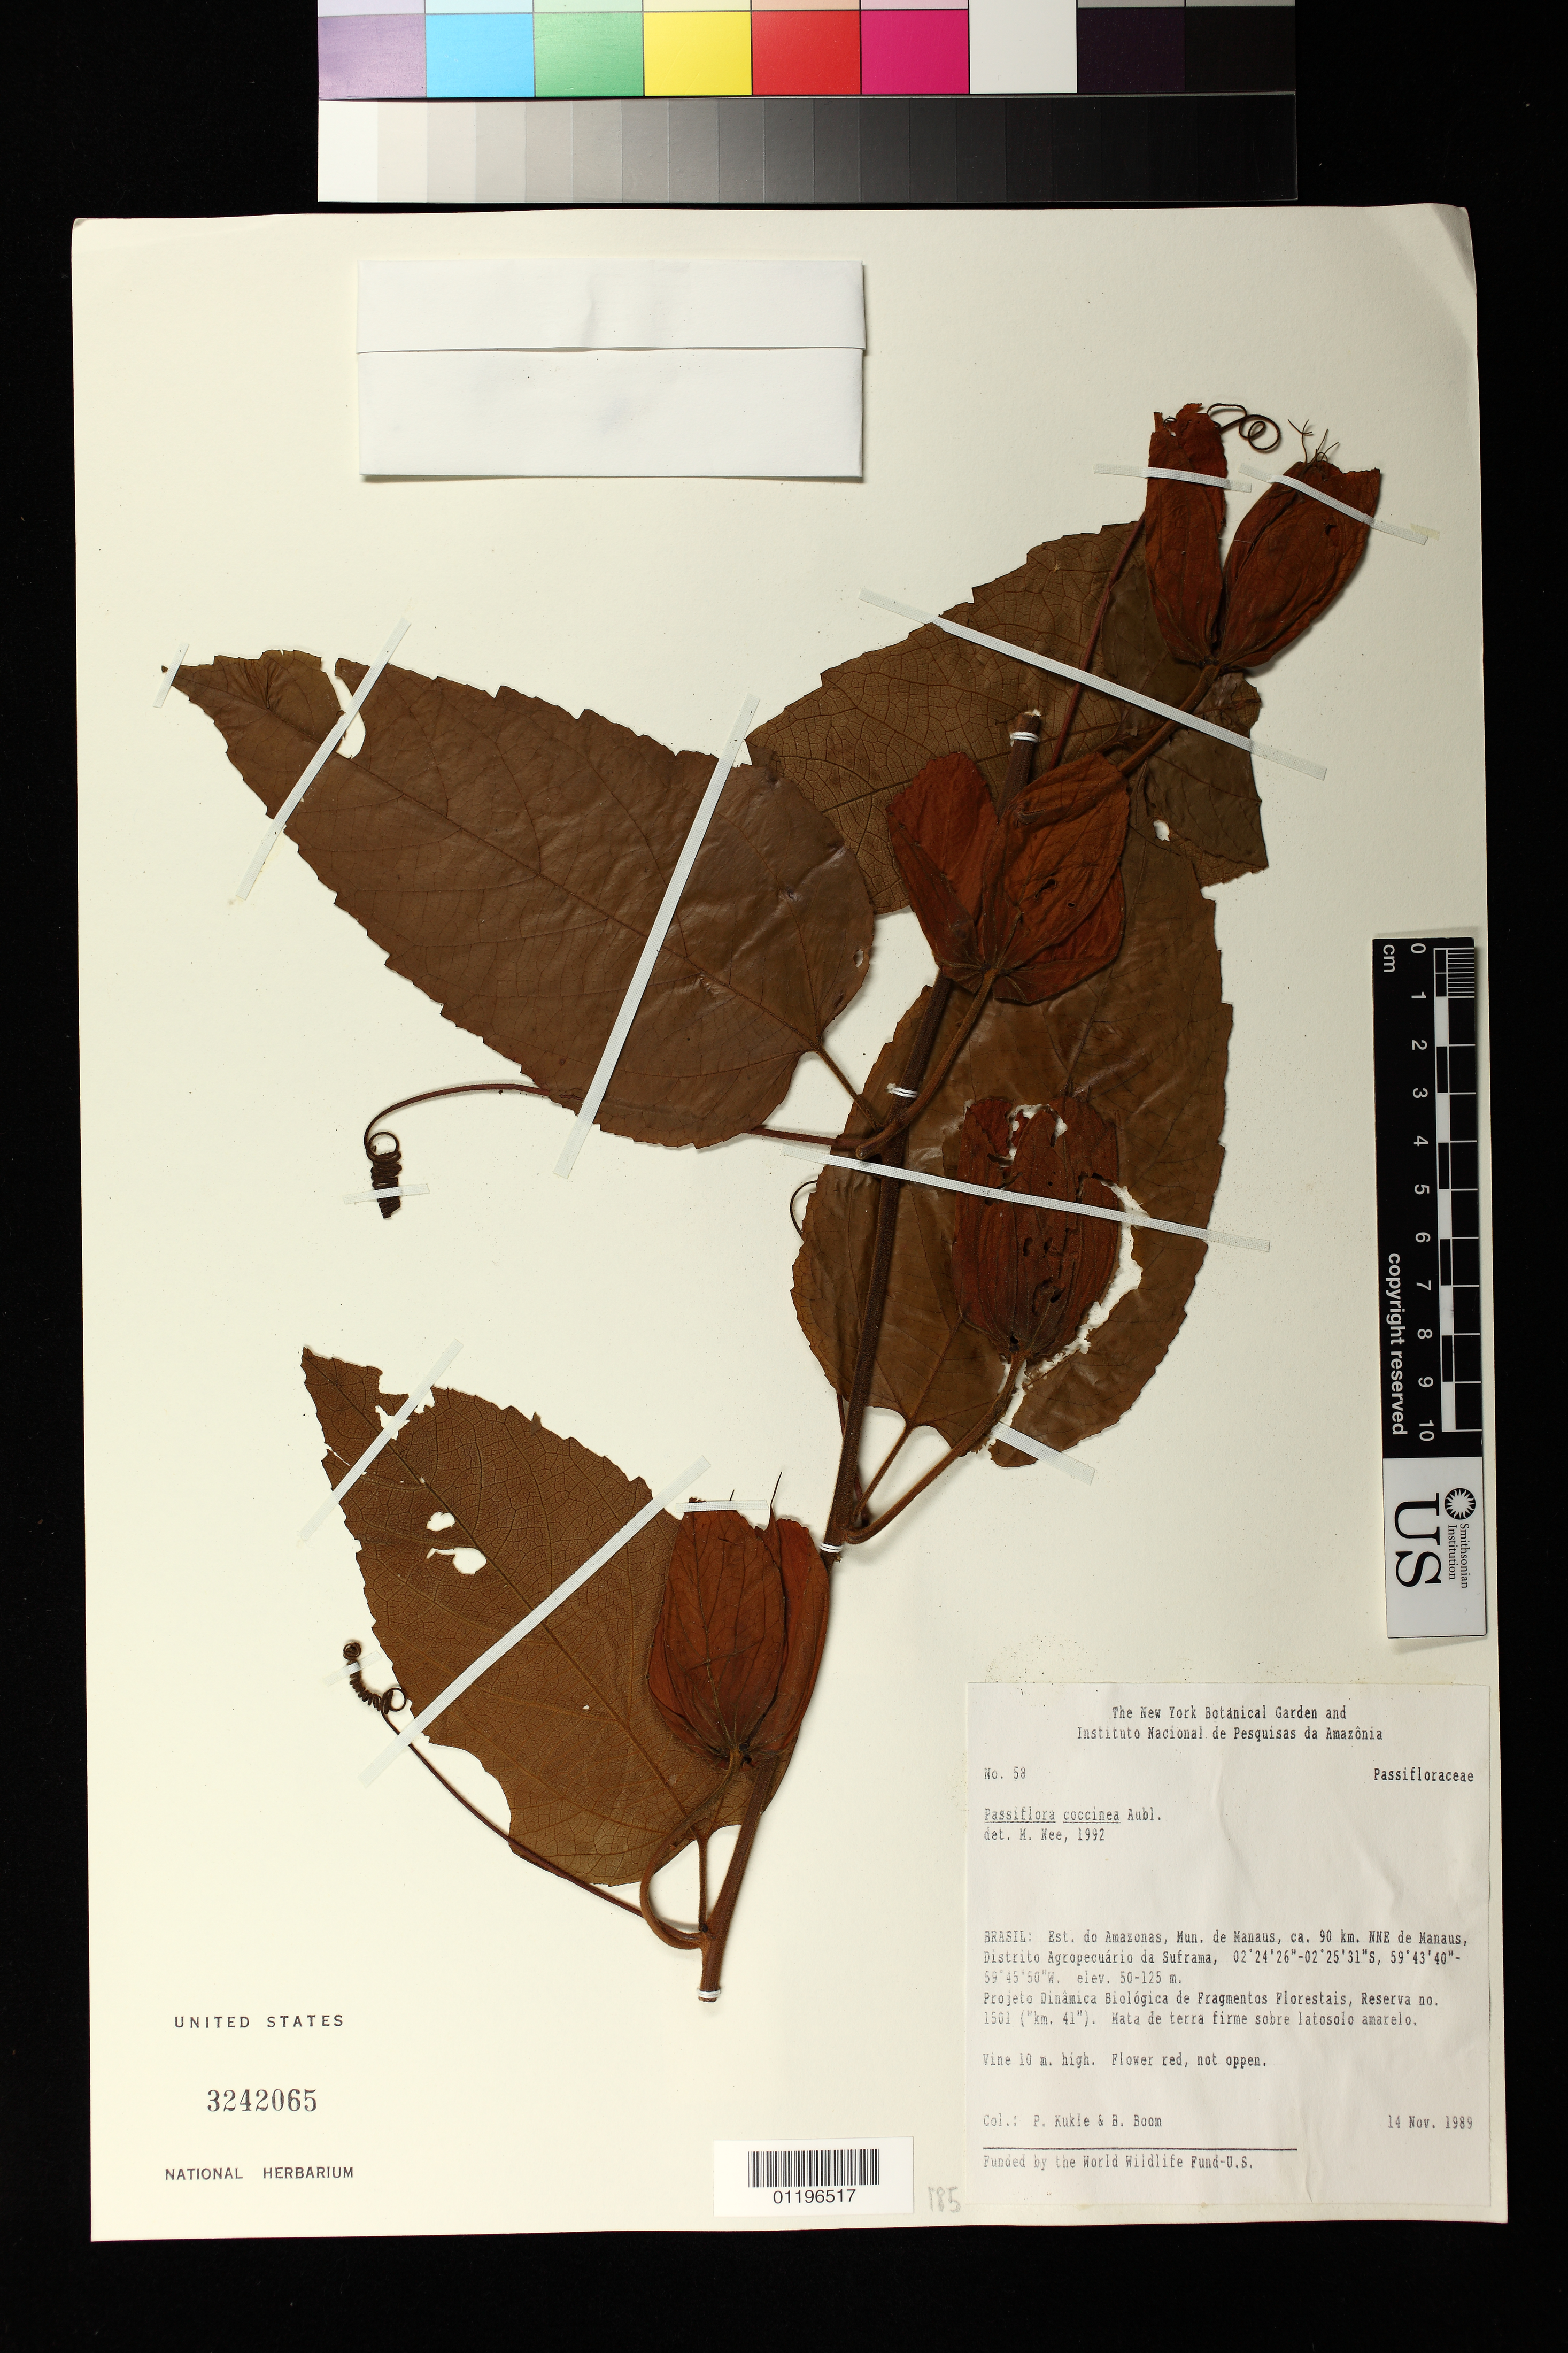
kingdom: Plantae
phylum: Tracheophyta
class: Magnoliopsida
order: Malpighiales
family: Passifloraceae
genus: Passiflora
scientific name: Passiflora coccinea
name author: Aubl.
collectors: P. Kukle & F. Boltz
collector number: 58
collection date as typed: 14 Nov 1989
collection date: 1989-11-14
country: Brazil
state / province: Amazonas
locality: Brasil: Est do Amazonas,Mun. de Manaus, ca. 90 km. NNE de Manaus, Distrito Agropecuário da Suframa [sic]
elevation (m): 50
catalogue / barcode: US 3242065